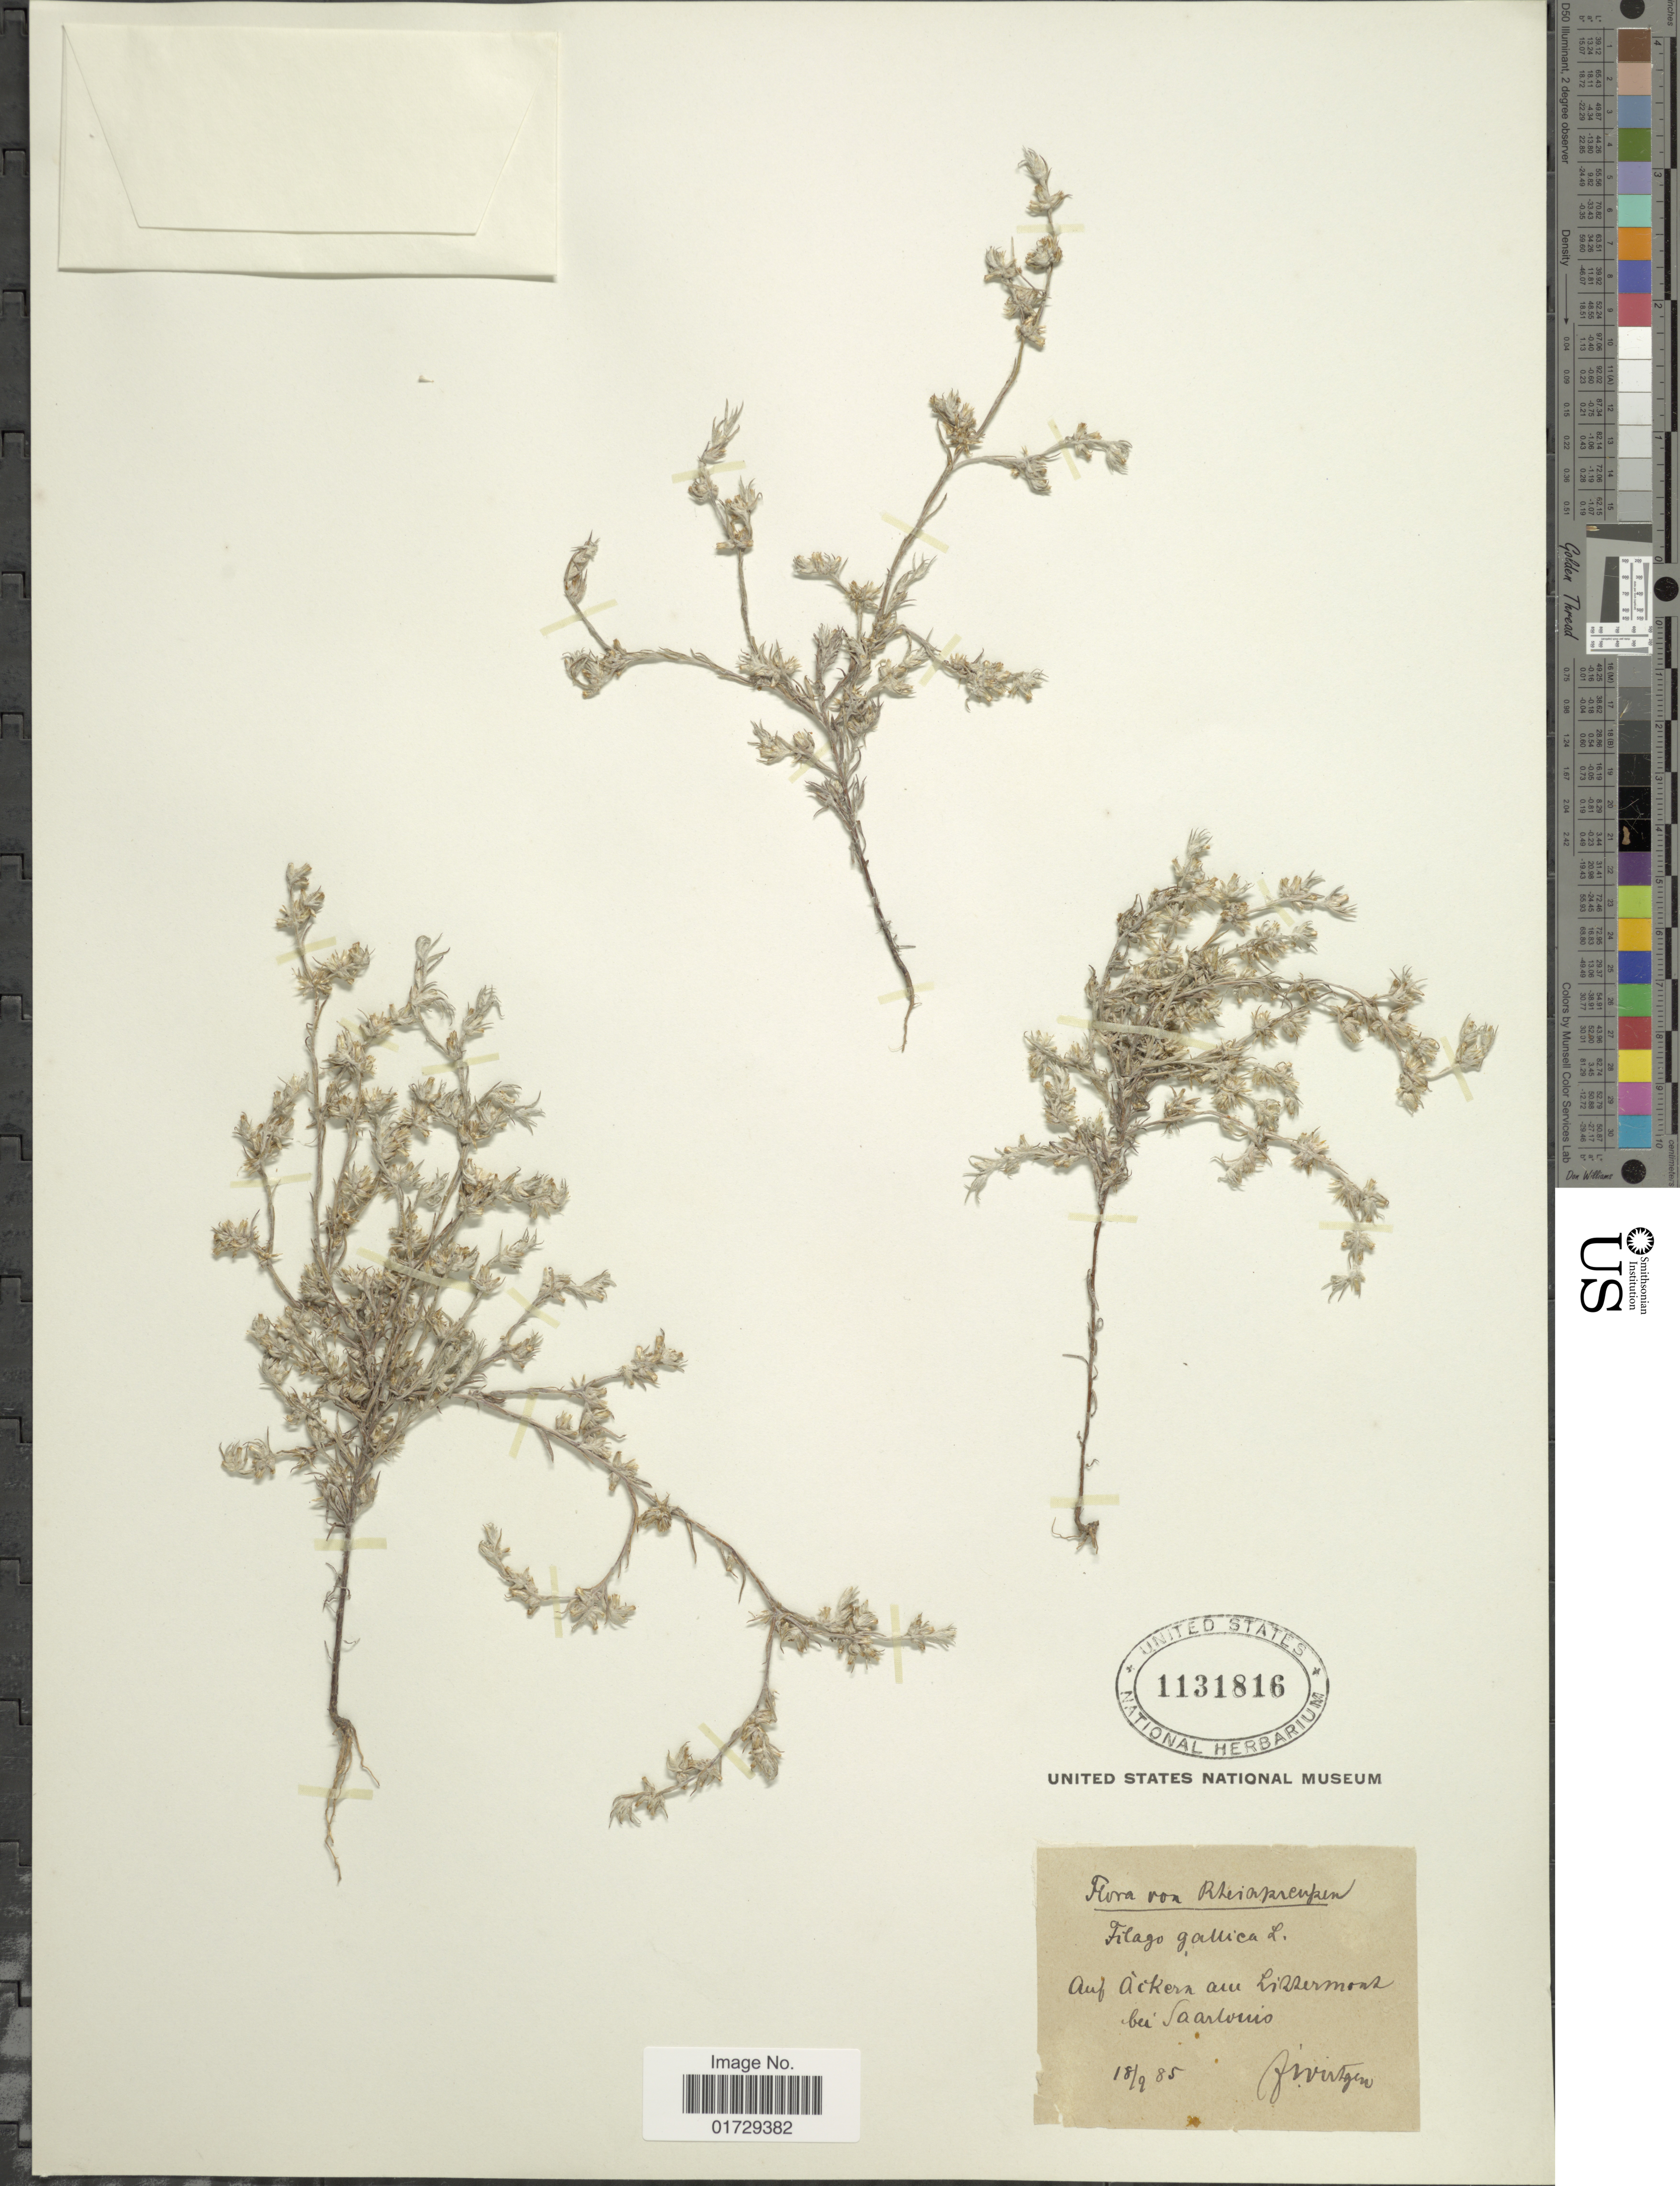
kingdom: Plantae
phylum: Tracheophyta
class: Magnoliopsida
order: Asterales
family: Asteraceae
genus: Filago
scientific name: Filago gallica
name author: L.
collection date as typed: Transcribed d/m/y: 18/9/85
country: Germany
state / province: Saarland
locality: Auf A'cker au Lissermont beu Saarlvius [interpreted]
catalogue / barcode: US 1131816